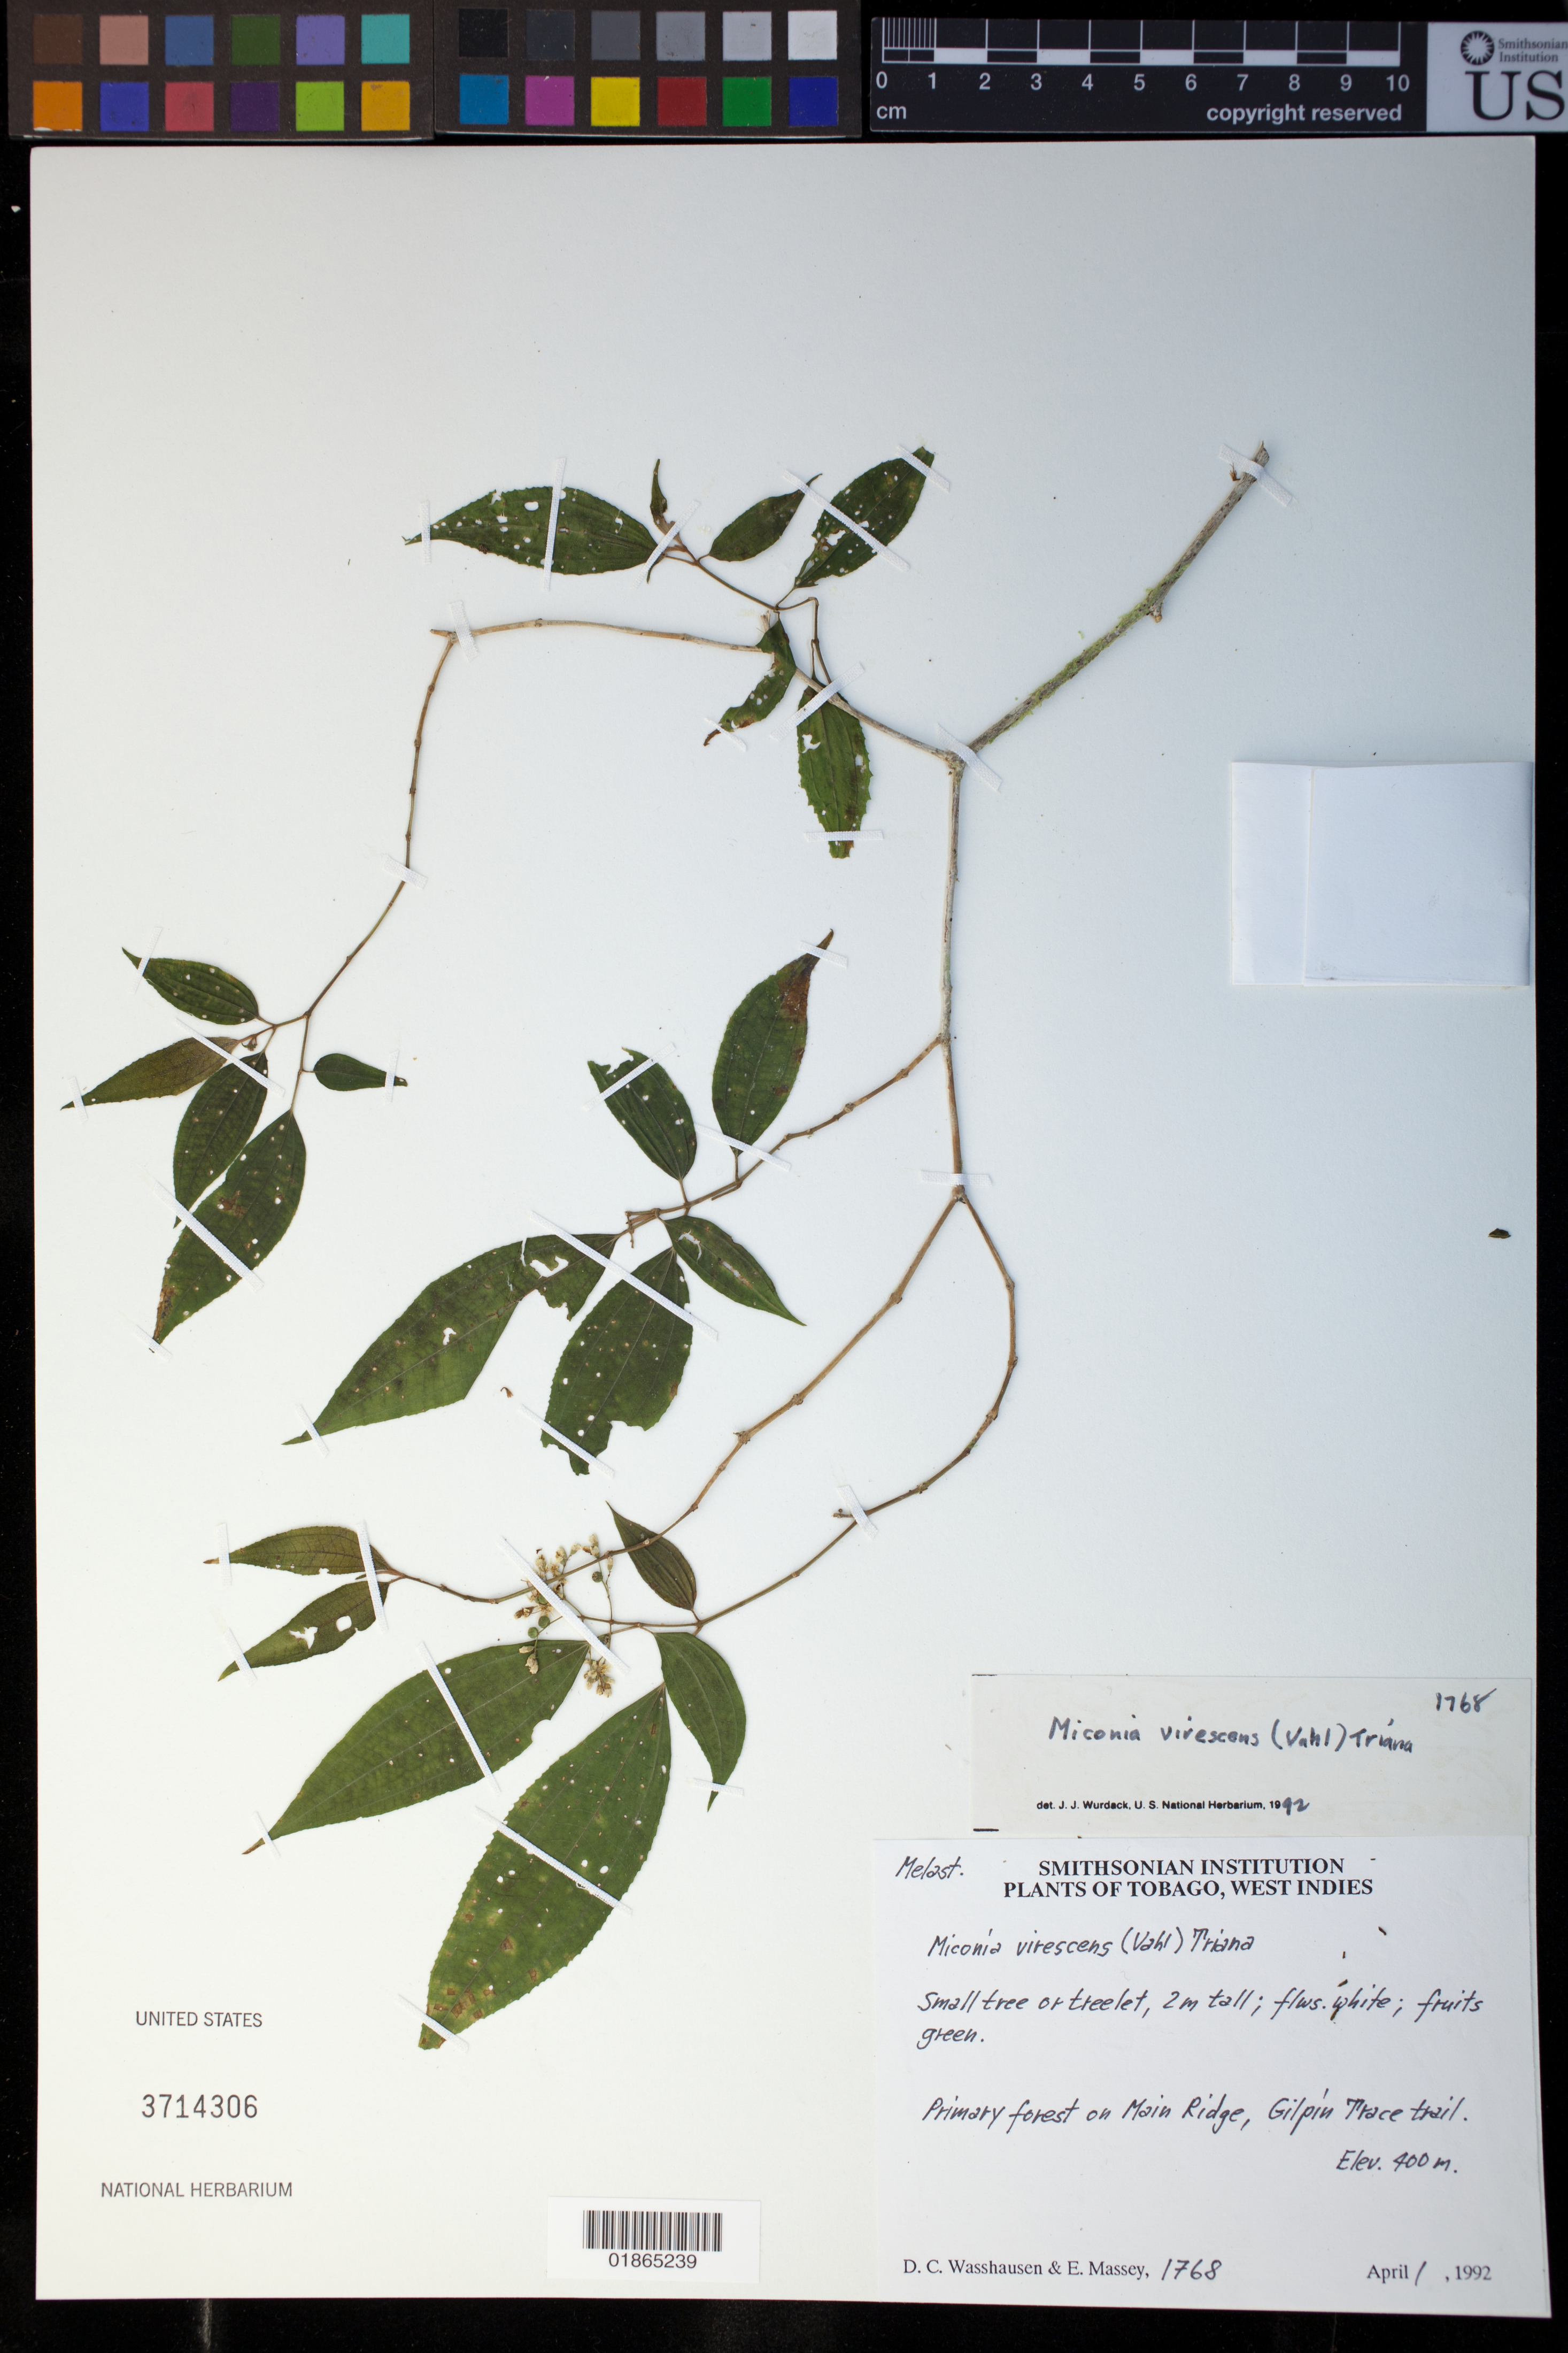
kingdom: Plantae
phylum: Tracheophyta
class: Magnoliopsida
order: Myrtales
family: Melastomataceae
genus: Miconia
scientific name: Miconia virescens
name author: (Vahl) Triana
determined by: Wurdack, John J., (US), US (UNITED STATES)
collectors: D. C. Wasshausen & E. Massey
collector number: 1768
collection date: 1992-04-01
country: Trinidad and Tobago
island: Tobago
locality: Main Ridge, Gilpin Trace trail.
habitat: Primary forest.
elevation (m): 400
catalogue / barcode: US 3714306